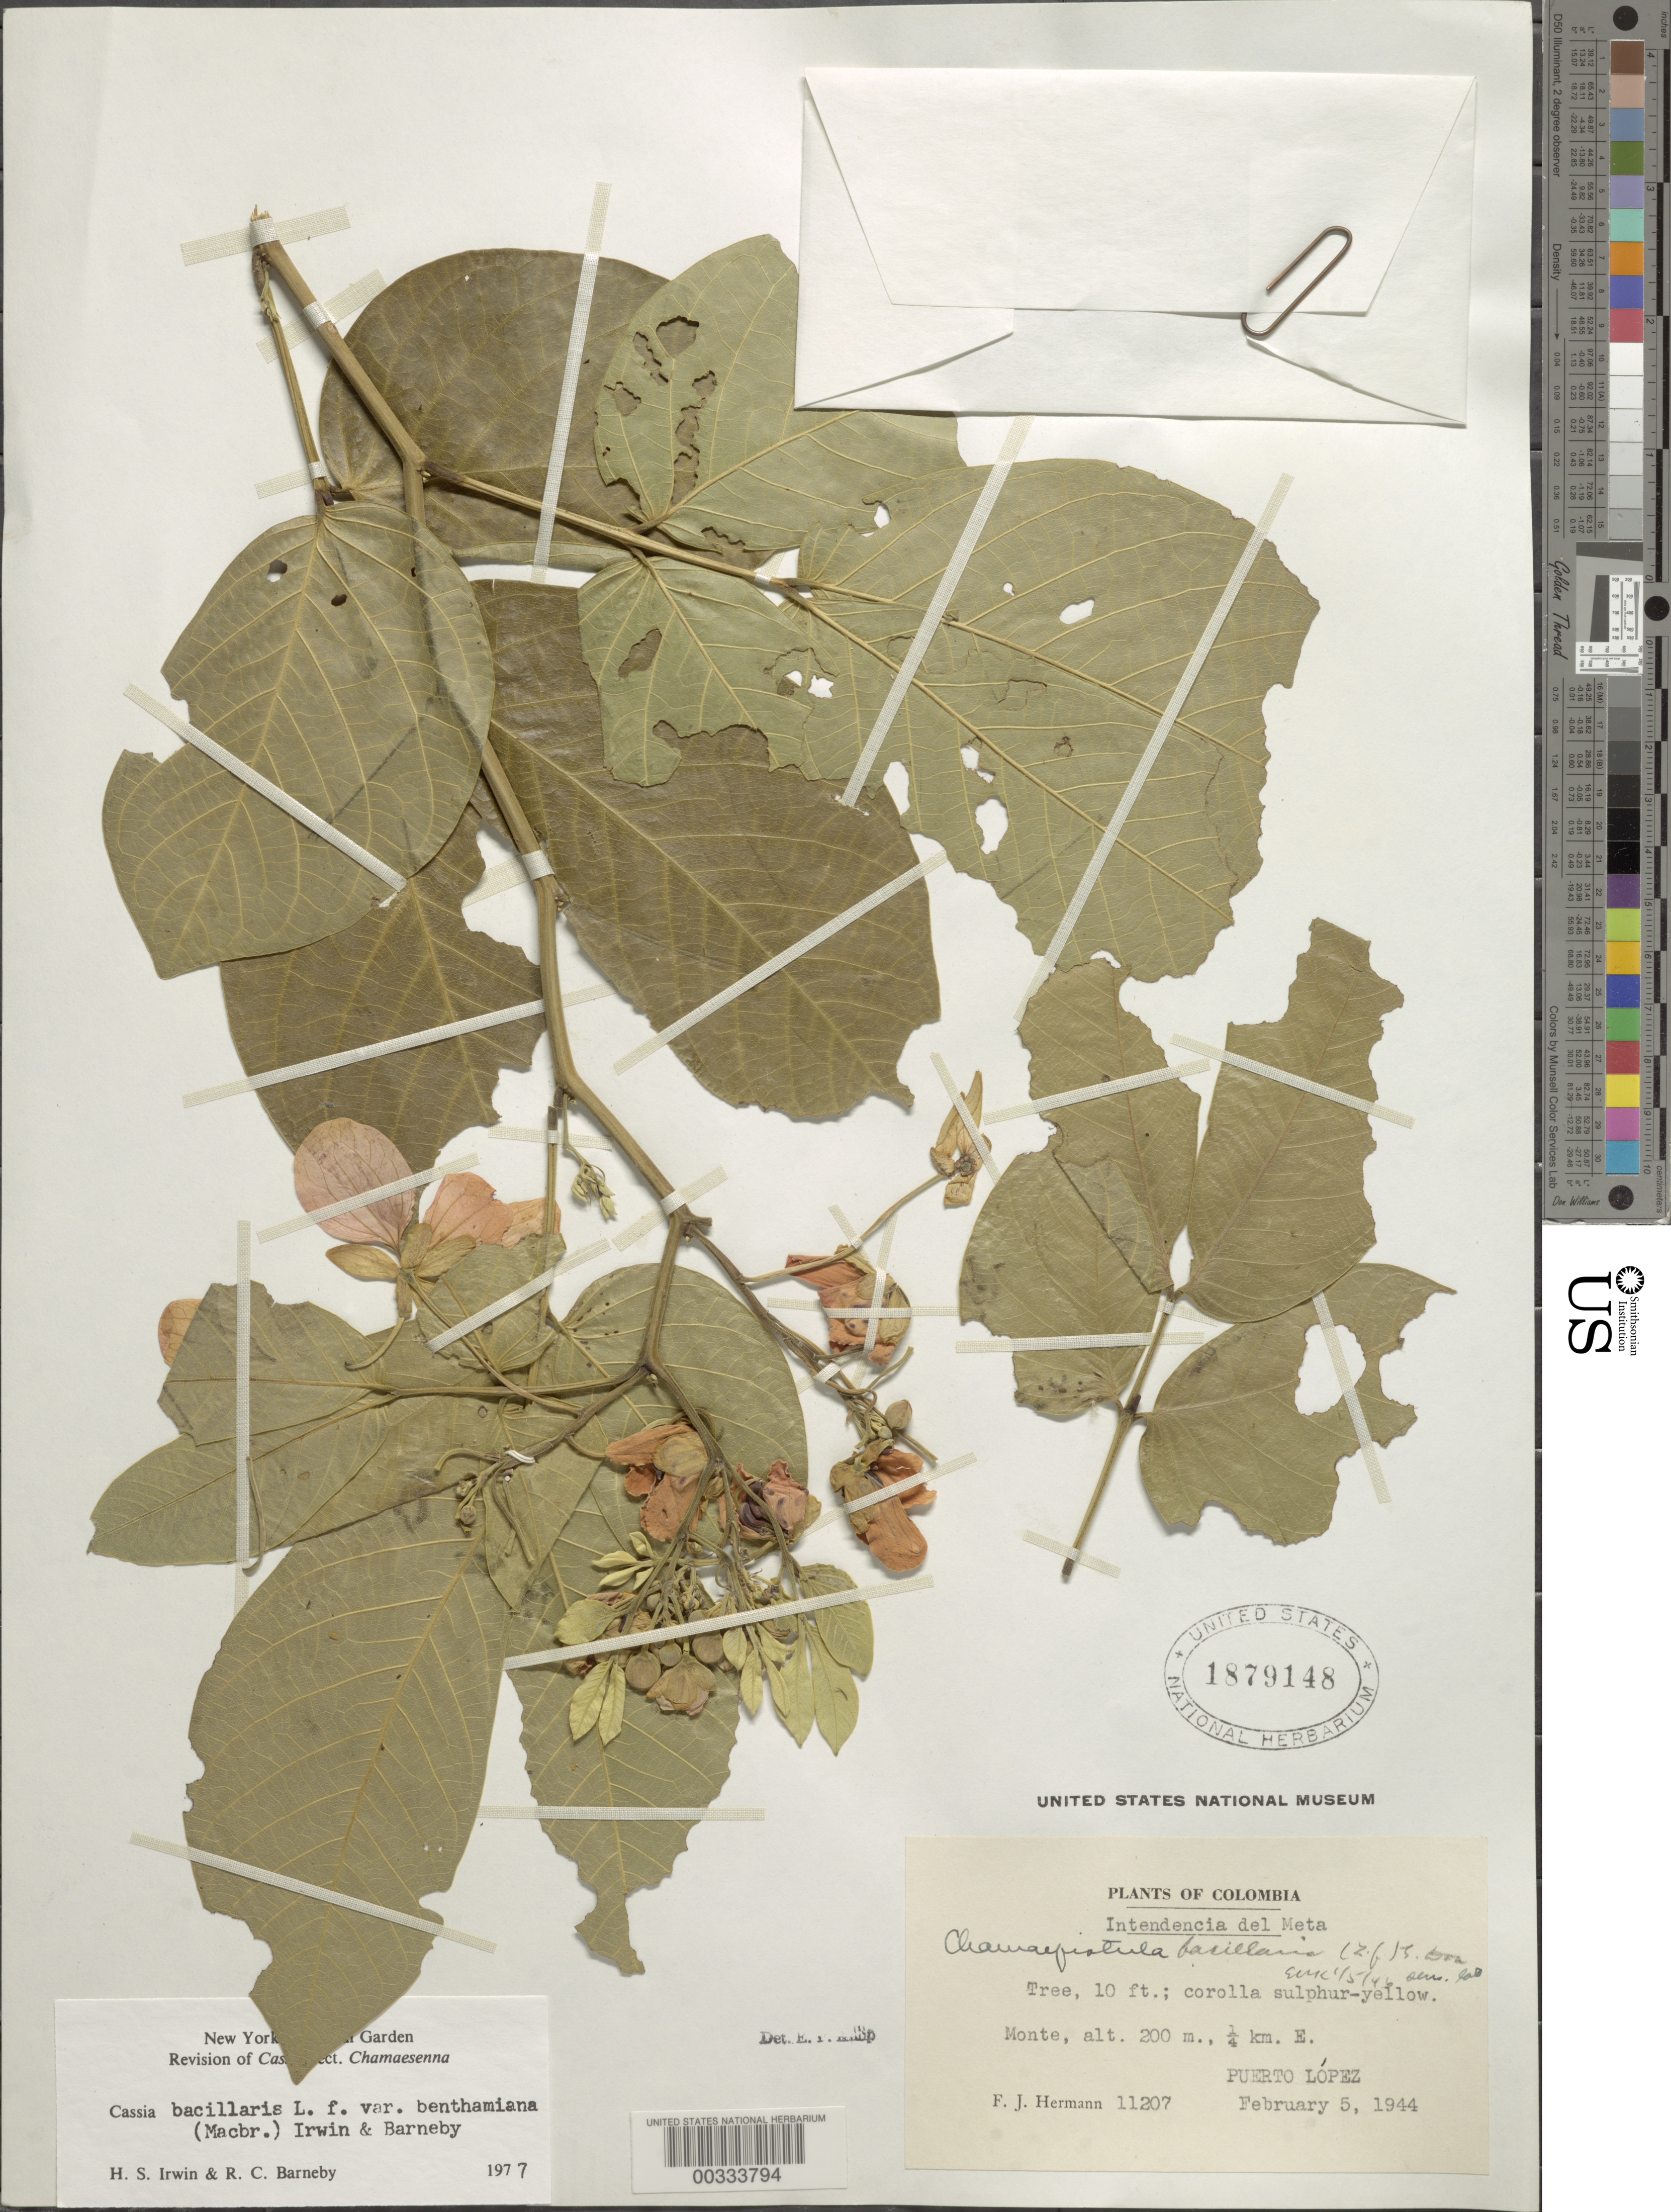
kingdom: Plantae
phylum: Tracheophyta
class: Magnoliopsida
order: Fabales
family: Fabaceae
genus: Senna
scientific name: Senna bacillaris var. benthamiana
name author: (J.F. Macbr.) H.S. Irwin & Barneby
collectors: F. J. Hermann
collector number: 11207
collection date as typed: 05 Feb 1944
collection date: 1944-02-05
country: Colombia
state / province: Meta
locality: Monte, 1/4 km E of Puerto Lopez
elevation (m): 200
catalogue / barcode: US 1879148